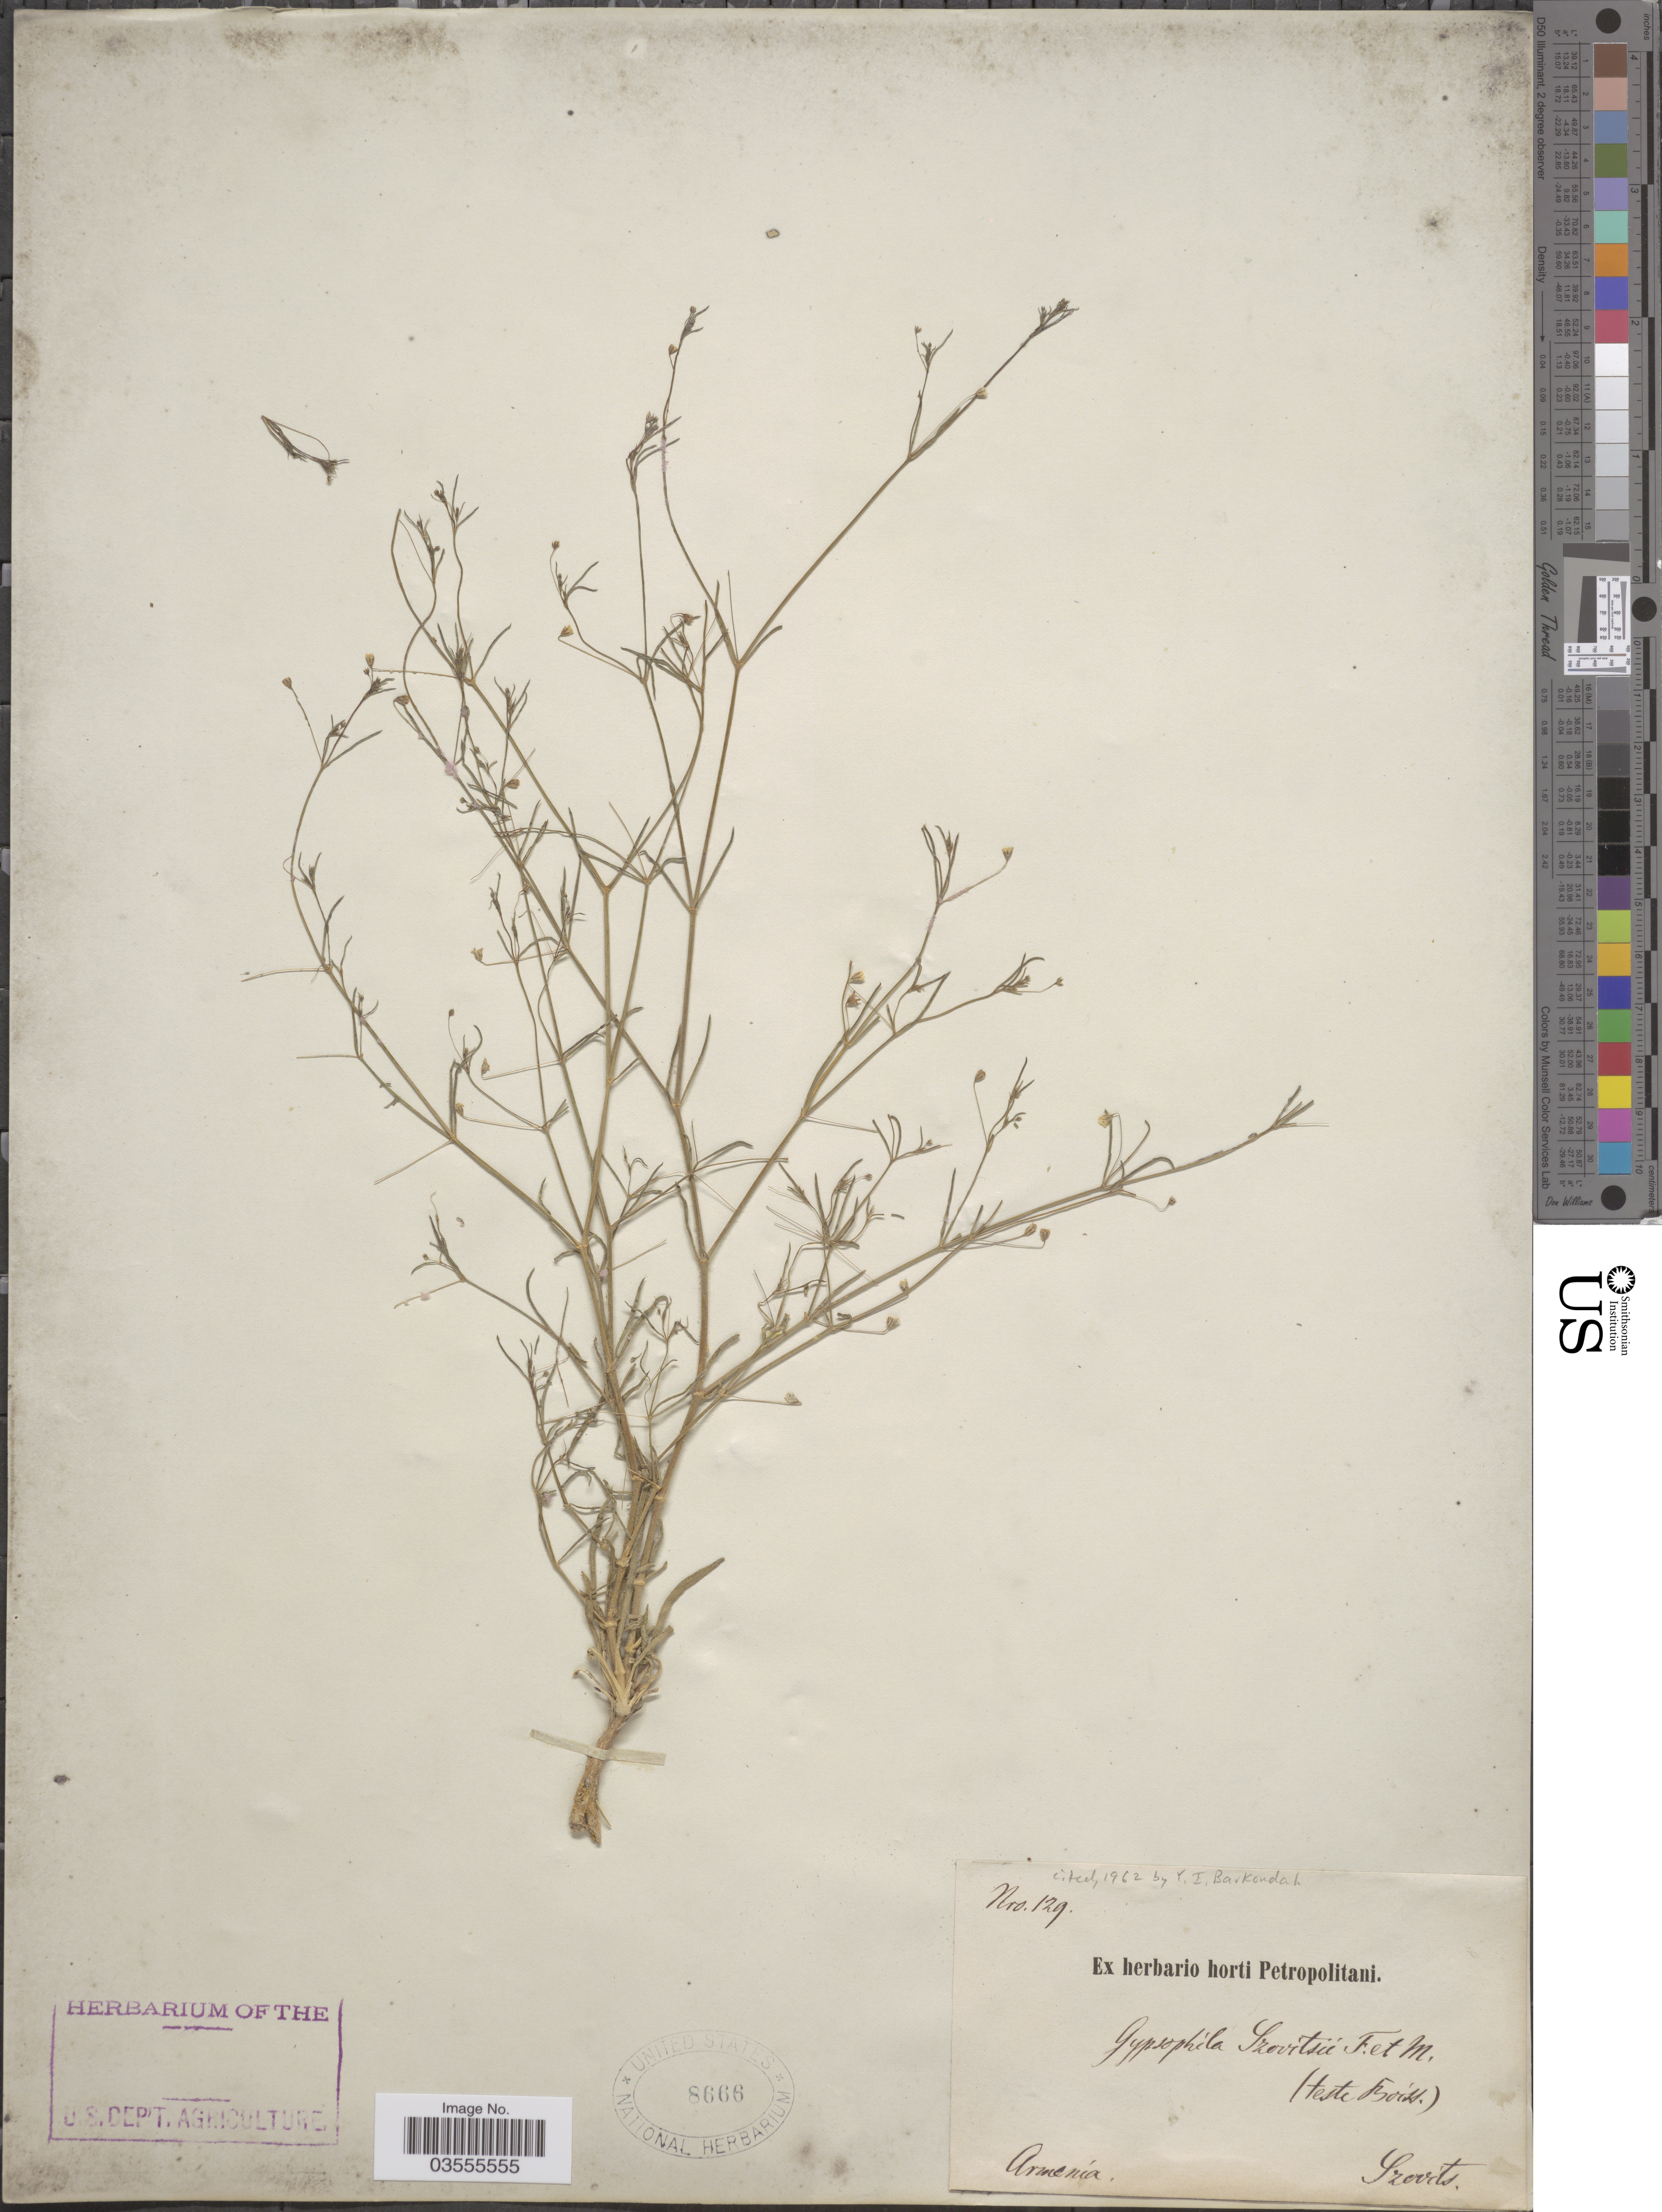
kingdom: Plantae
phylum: Tracheophyta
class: Magnoliopsida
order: Caryophyllales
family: Caryophyllaceae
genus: Gypsophila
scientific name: Gypsophila szovitsii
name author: Fisch. & C.A. Mey. ex Fenzl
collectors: Szovits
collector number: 129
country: Armenia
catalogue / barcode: US 8666